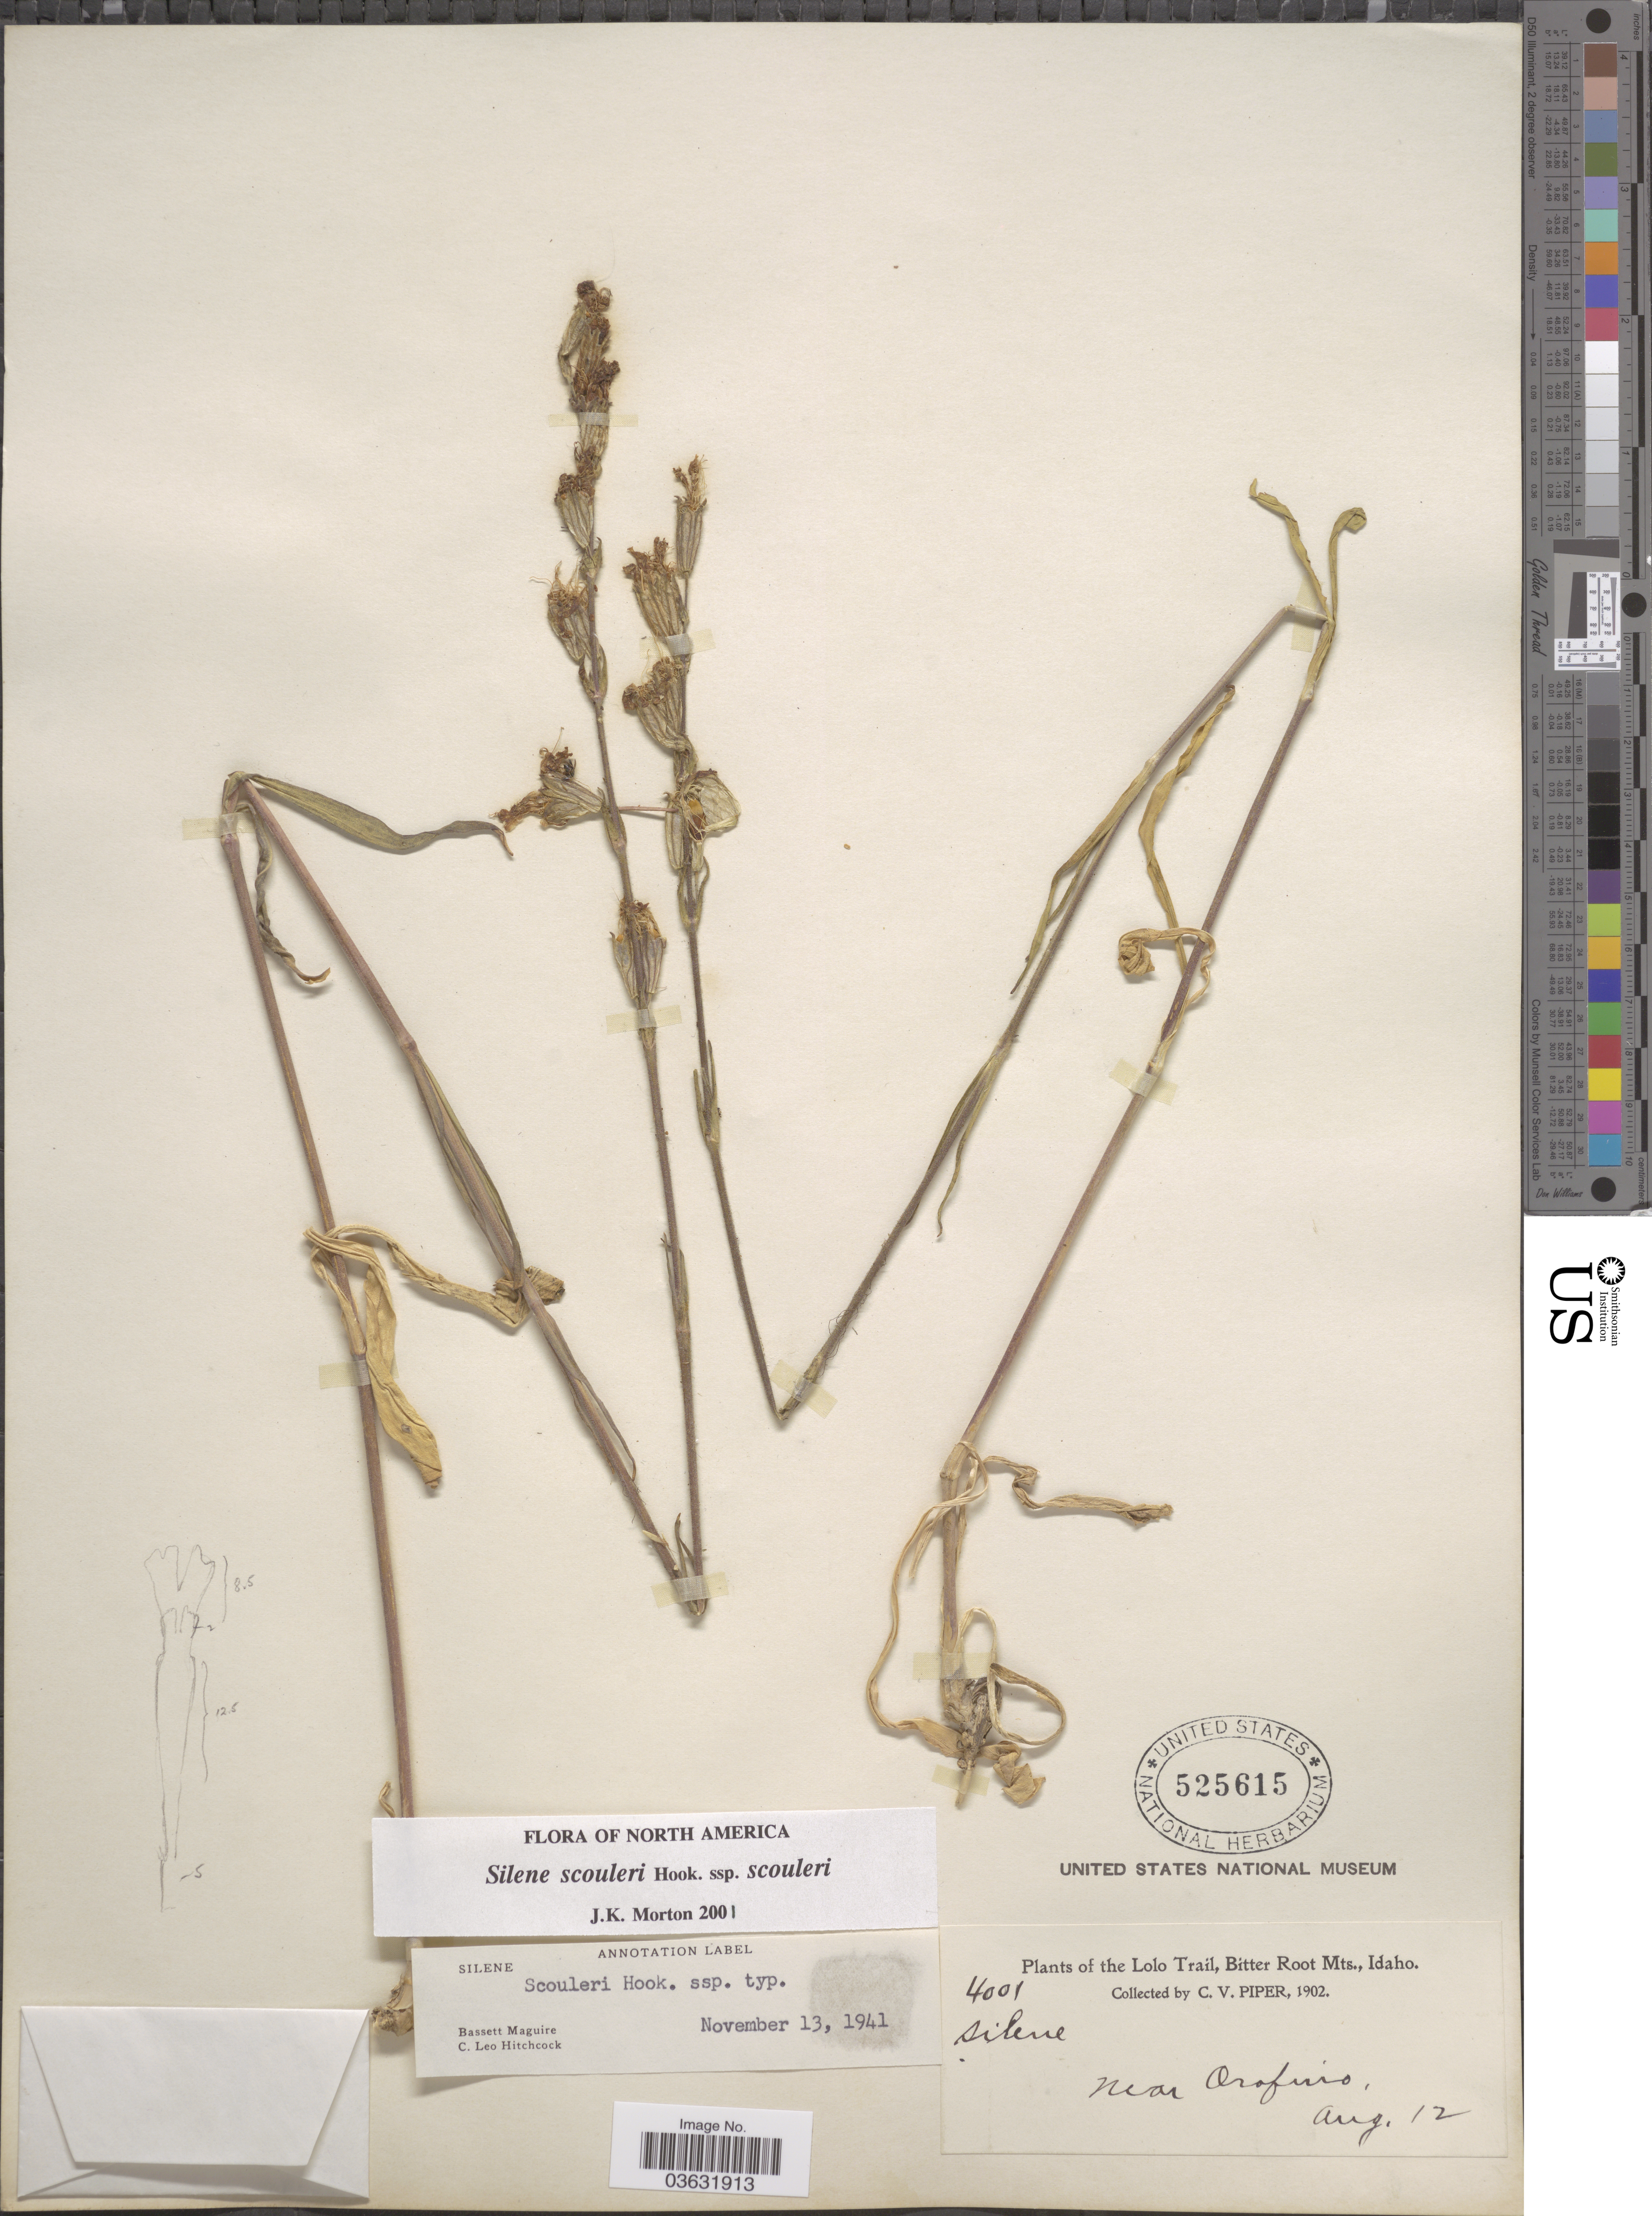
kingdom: Plantae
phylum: Tracheophyta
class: Magnoliopsida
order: Caryophyllales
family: Caryophyllaceae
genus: Silene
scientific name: Silene scouleri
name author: Hook.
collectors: C. V. Piper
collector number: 4001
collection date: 1902-08-12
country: United States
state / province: Idaho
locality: The Lolo Trail, Bitter Root Mts. Near Orofino.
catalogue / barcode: US 525615